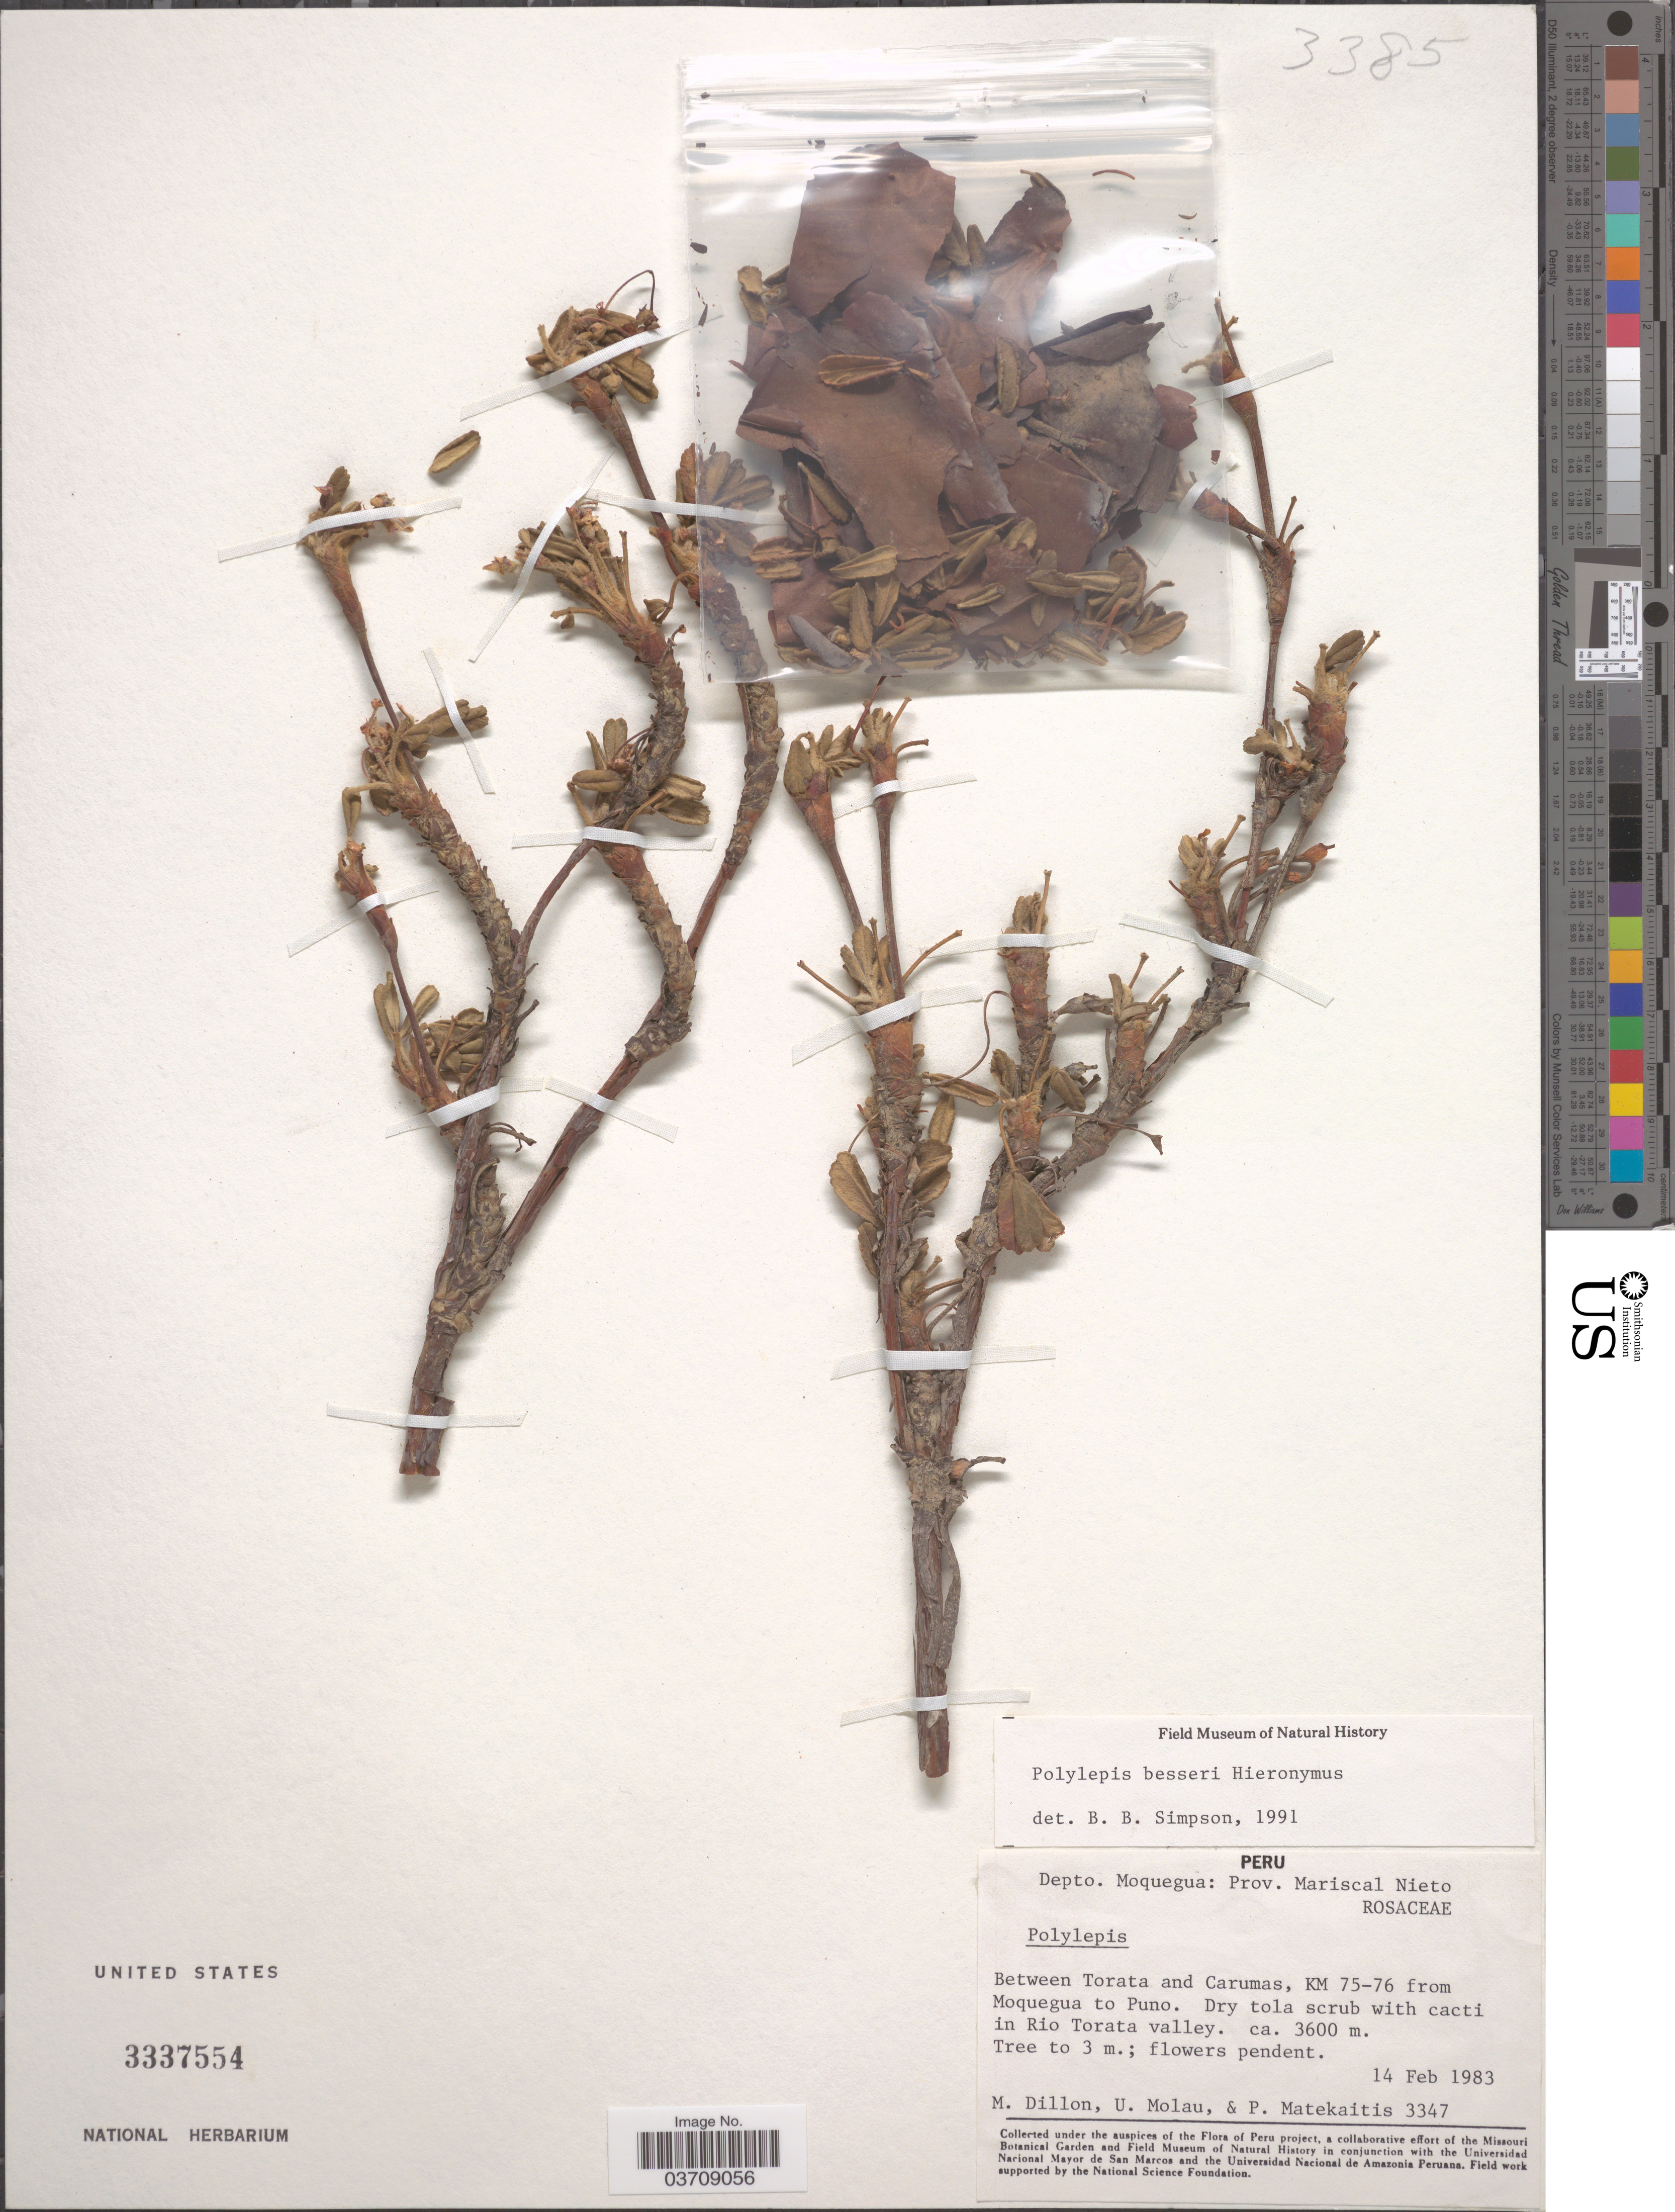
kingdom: Plantae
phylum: Tracheophyta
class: Magnoliopsida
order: Rosales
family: Rosaceae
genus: Polylepis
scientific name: Polylepis besseri subsp. besseri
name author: Hieron.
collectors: M. O. Dillon, U. Molau & P. Matekaitis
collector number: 3347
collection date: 1983-02-14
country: Peru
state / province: Moquegua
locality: Depto. Moquegua: Prov. Mariscal Nieto. Between Torata and Carumas, KM 75-76 from Moquegua to Puno. In Rio Torata valley.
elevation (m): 3600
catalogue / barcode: US 3337554